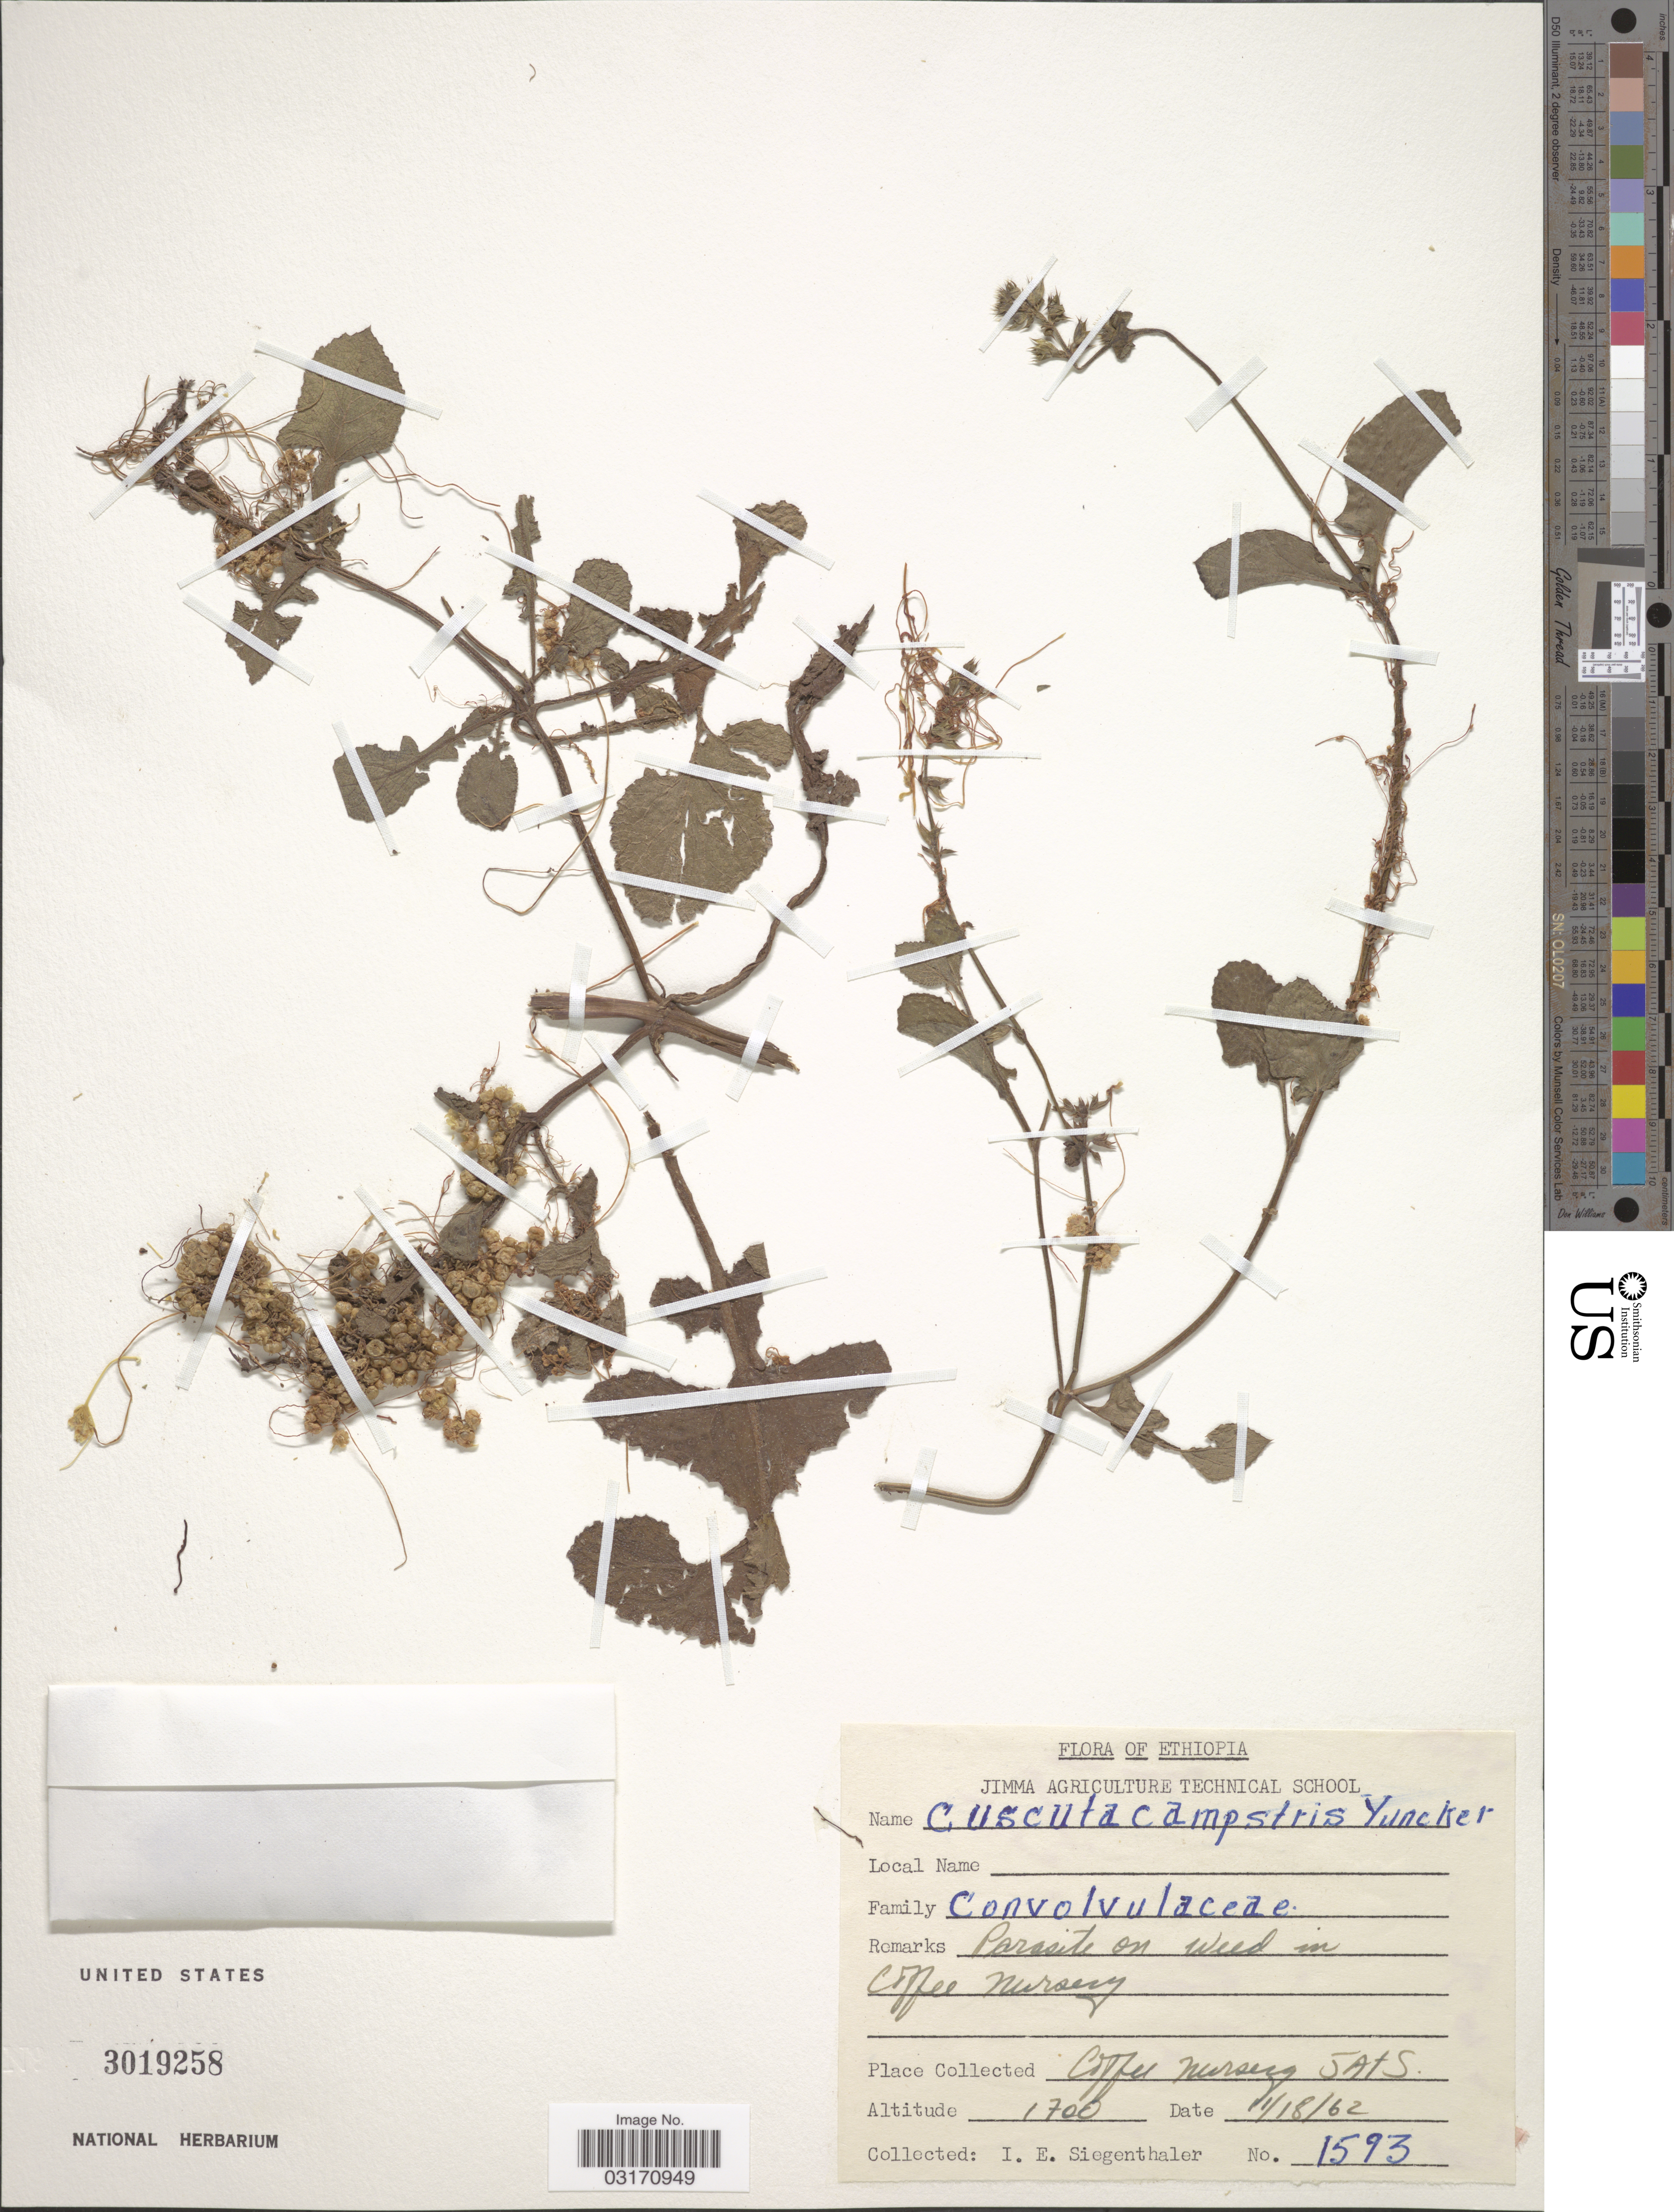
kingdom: Plantae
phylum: Tracheophyta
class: Magnoliopsida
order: Solanales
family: Convolvulaceae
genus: Cuscuta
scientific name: Cuscuta campestris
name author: Yunck.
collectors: I. Siegenthaler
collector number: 1593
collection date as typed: Transcribed d/m/y: 18/11/62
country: Ethiopia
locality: Coffee Nursery SATS [interpreted].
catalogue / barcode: US 3019258